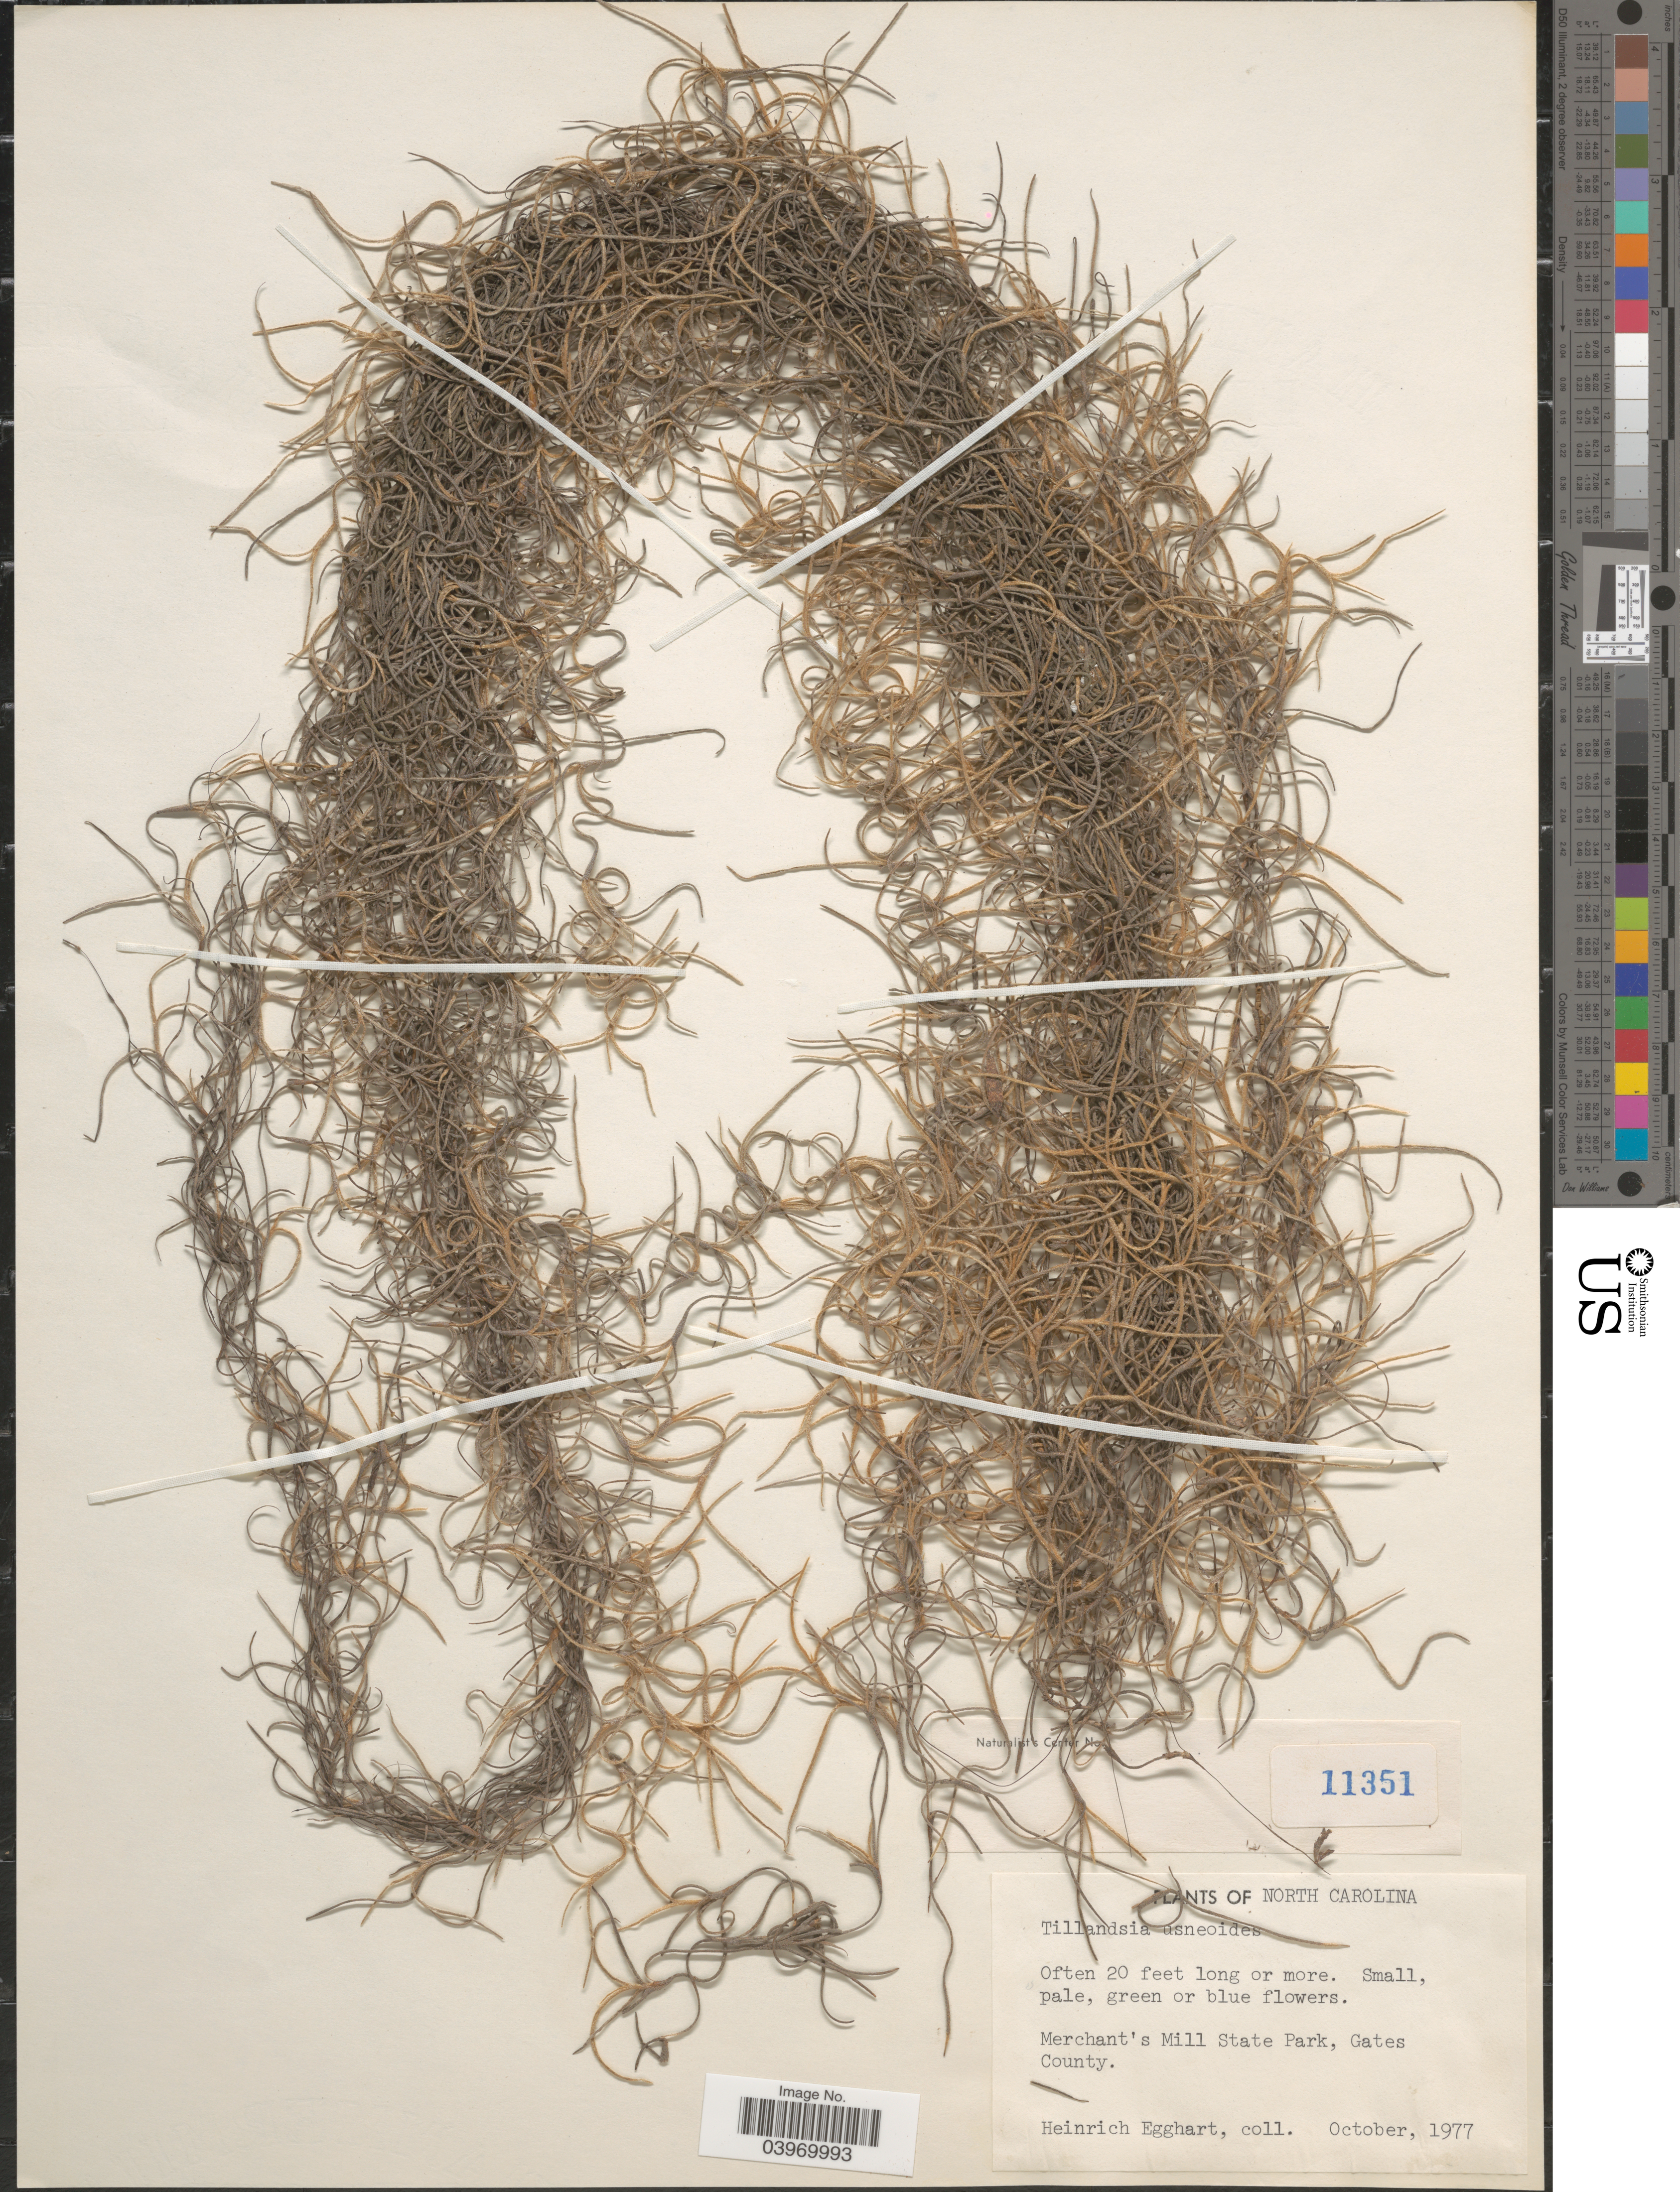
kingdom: Plantae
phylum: Tracheophyta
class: Liliopsida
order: Poales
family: Bromeliaceae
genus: Tillandsia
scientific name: Tillandsia usneoides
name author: (L.) L.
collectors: H. Egghart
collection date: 1977-10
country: United States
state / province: North Carolina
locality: Merchant's Mill State Park, Gates County.